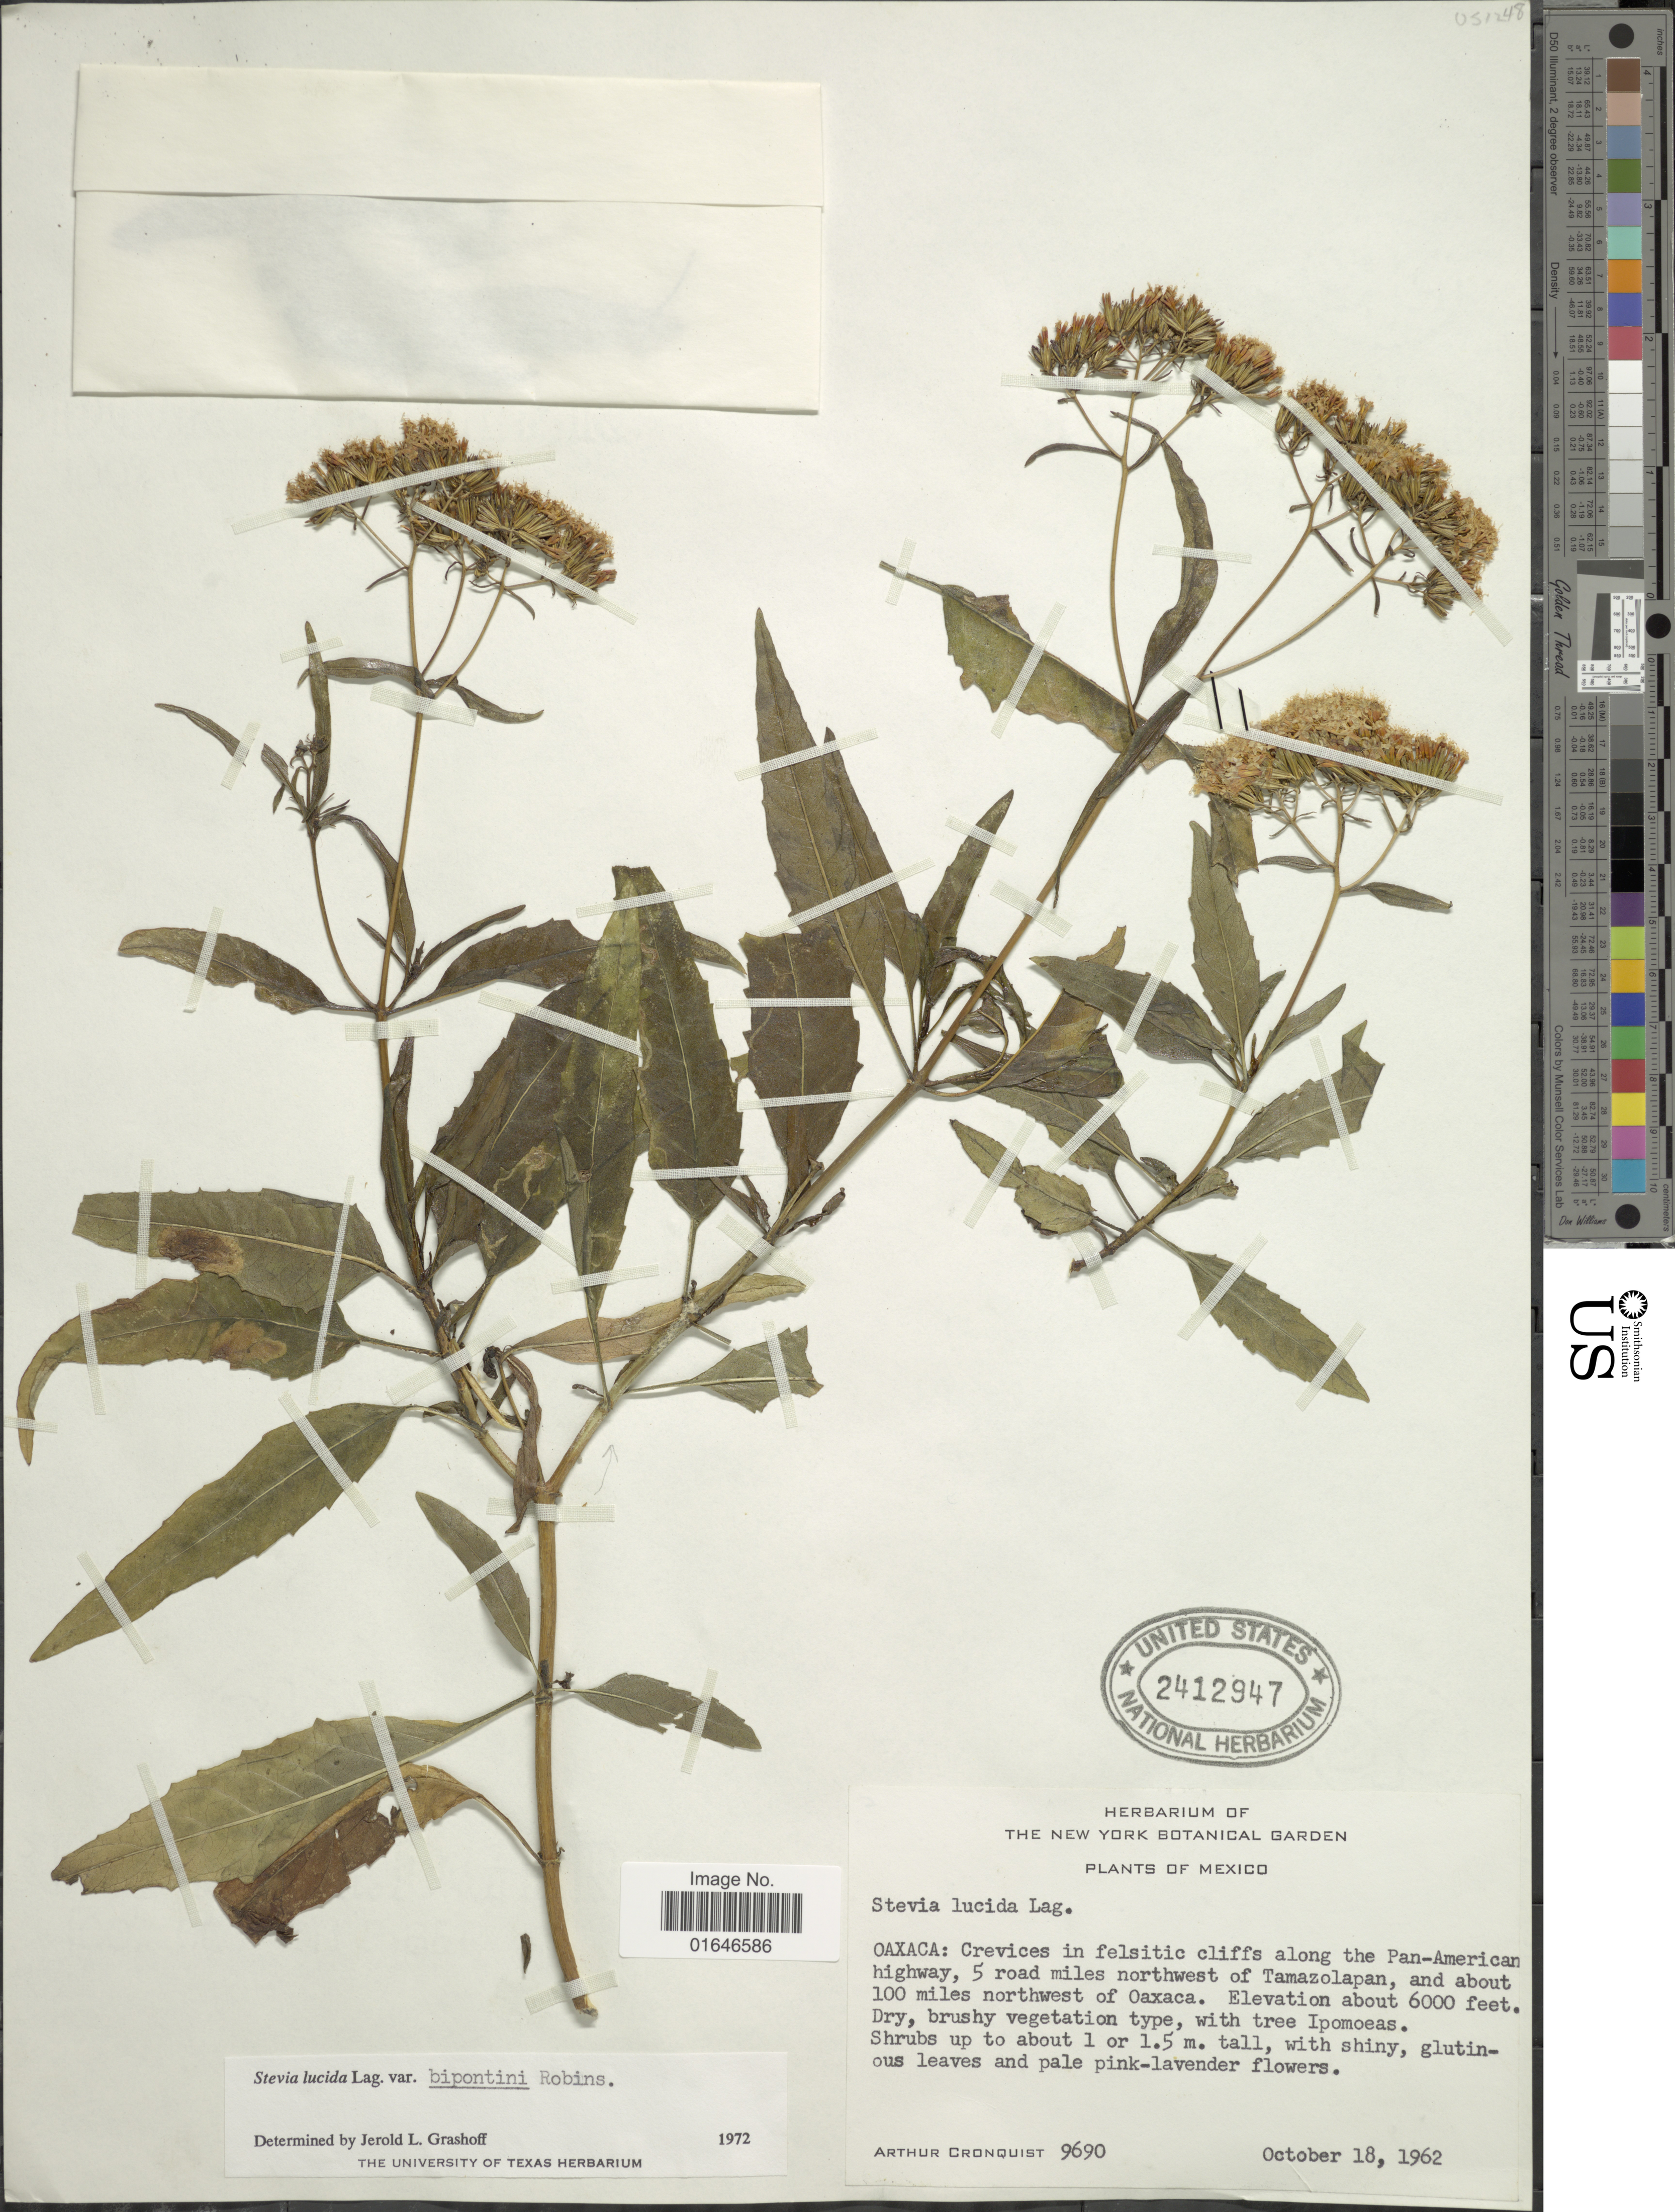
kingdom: Plantae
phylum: Tracheophyta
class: Magnoliopsida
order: Asterales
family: Asteraceae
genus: Stevia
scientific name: Stevia lucida var. bipontini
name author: B.L. Rob.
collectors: A. J. Cronquist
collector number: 9690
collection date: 1962-10-18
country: Mexico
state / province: Oaxaca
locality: Crevices in felsitic cliffs along the Pan - American highway, 5 road miles northwest of Tamazolapan and about 100 miles northwest of Oaxaca.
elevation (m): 1829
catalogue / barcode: US 2412947